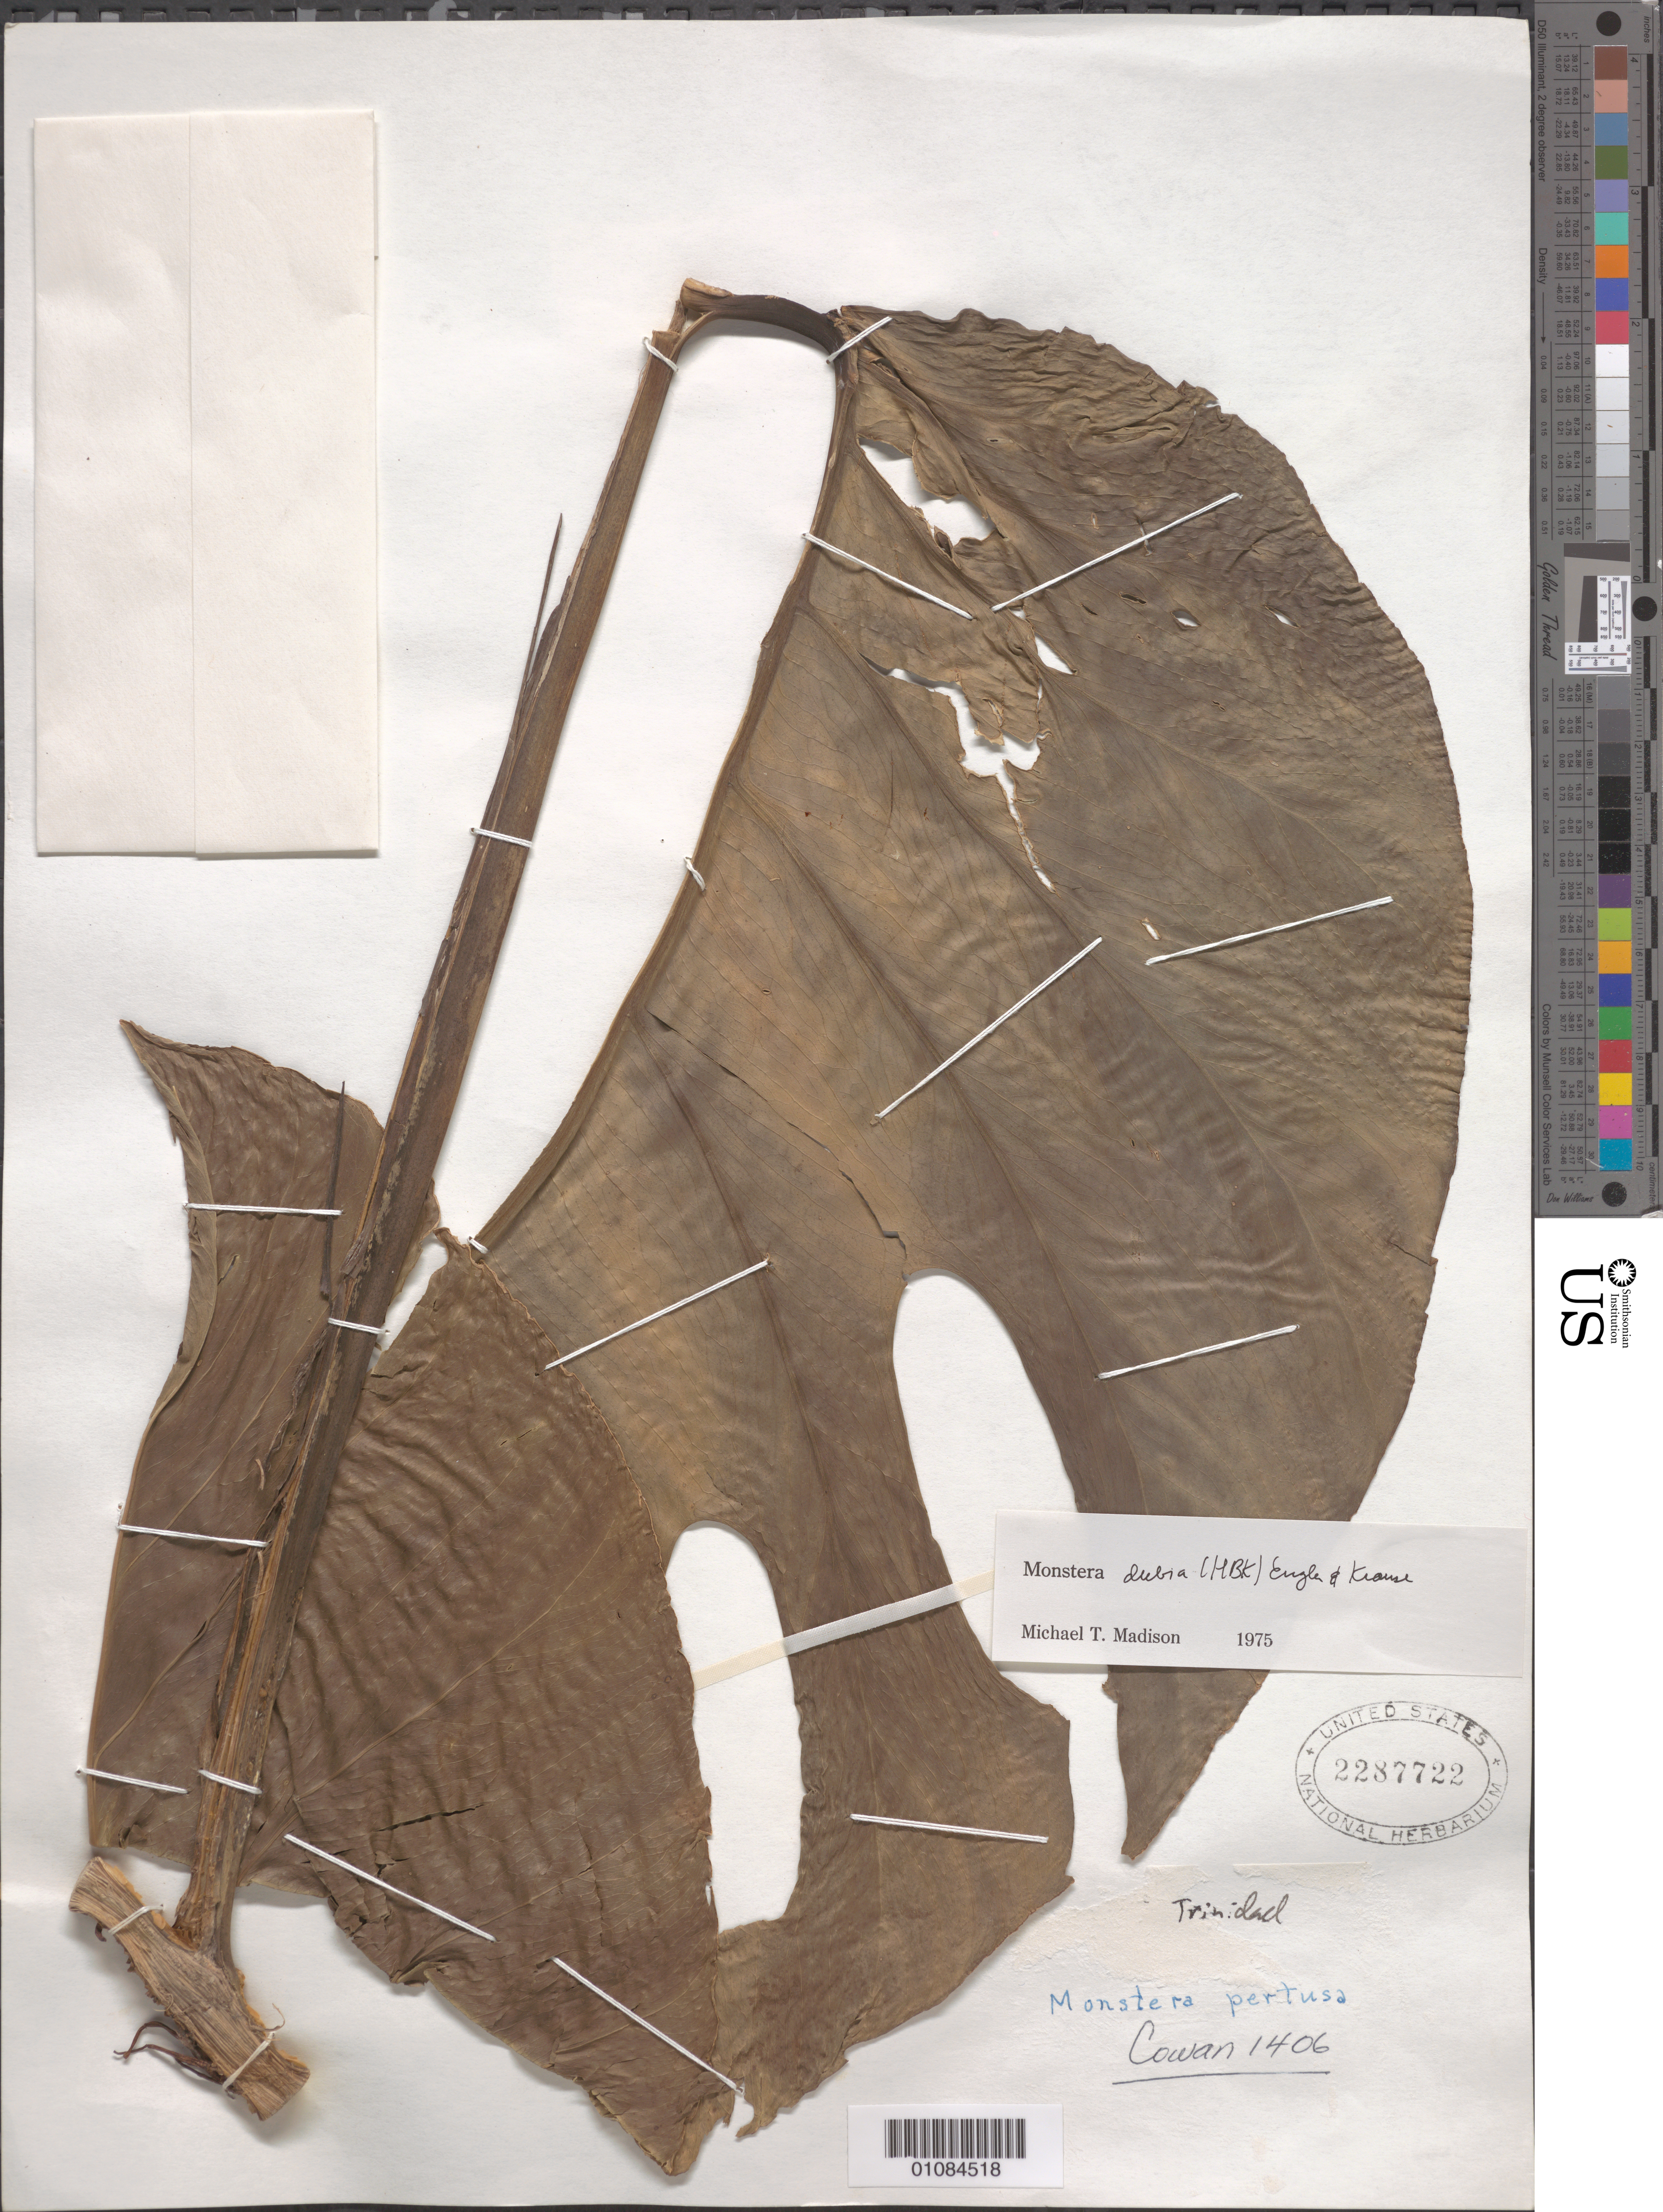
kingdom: Plantae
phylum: Tracheophyta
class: Liliopsida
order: Alismatales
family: Araceae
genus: Monstera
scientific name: Monstera dubia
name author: (Kunth) Engl. & K. Krause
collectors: R. S. Cowan & N. W. Simmonds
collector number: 1406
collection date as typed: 31 Mar 1959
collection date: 1959-03-31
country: Trinidad and Tobago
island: Trinidad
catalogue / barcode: US 2287722